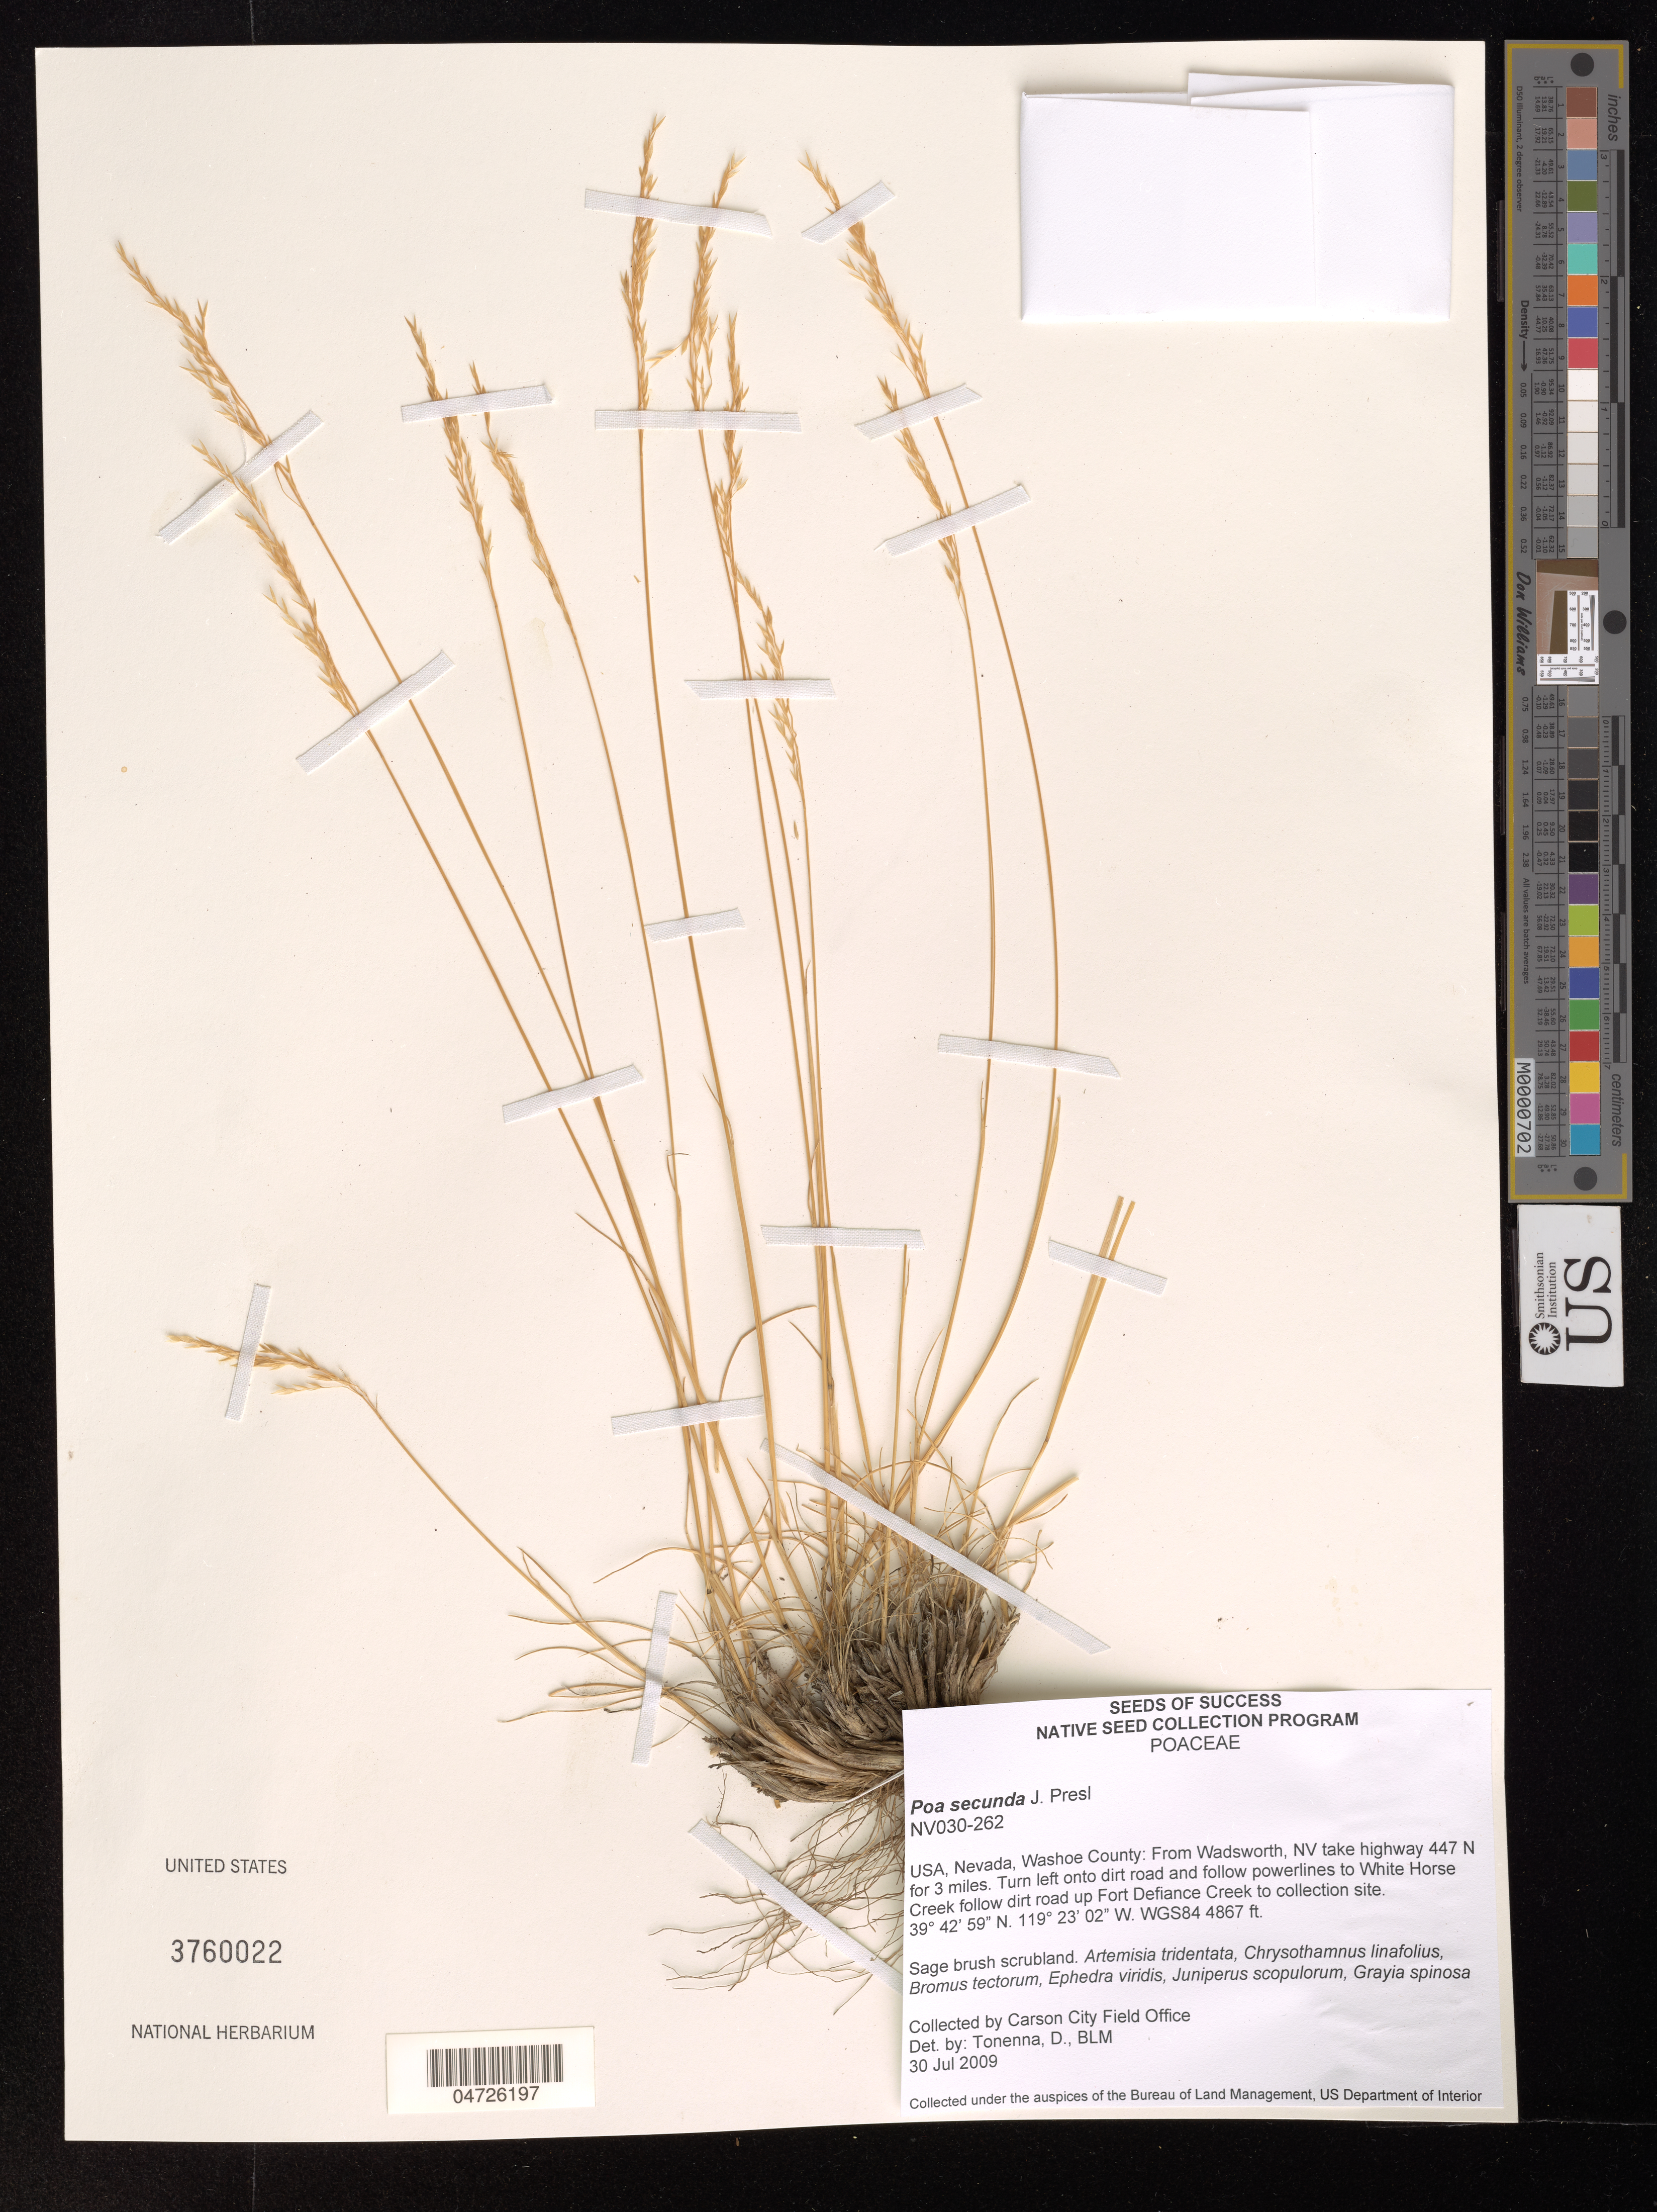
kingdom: Plantae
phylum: Tracheophyta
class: Liliopsida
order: Poales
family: Poaceae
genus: Poa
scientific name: Poa secunda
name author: J. Presl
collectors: C. Carson City Field Office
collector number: NV030-262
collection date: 2009-07-30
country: United States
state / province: Nevada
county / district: Washoe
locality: Washoe County: From Wadsworth, NV take highway 447 N for 3 miles. Turn left onto dirt road and follow powerlines to White Horse Creek follow dirt road up Fort Defiance Creek to collection site. WGS84.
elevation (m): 1483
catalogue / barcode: US 3760022